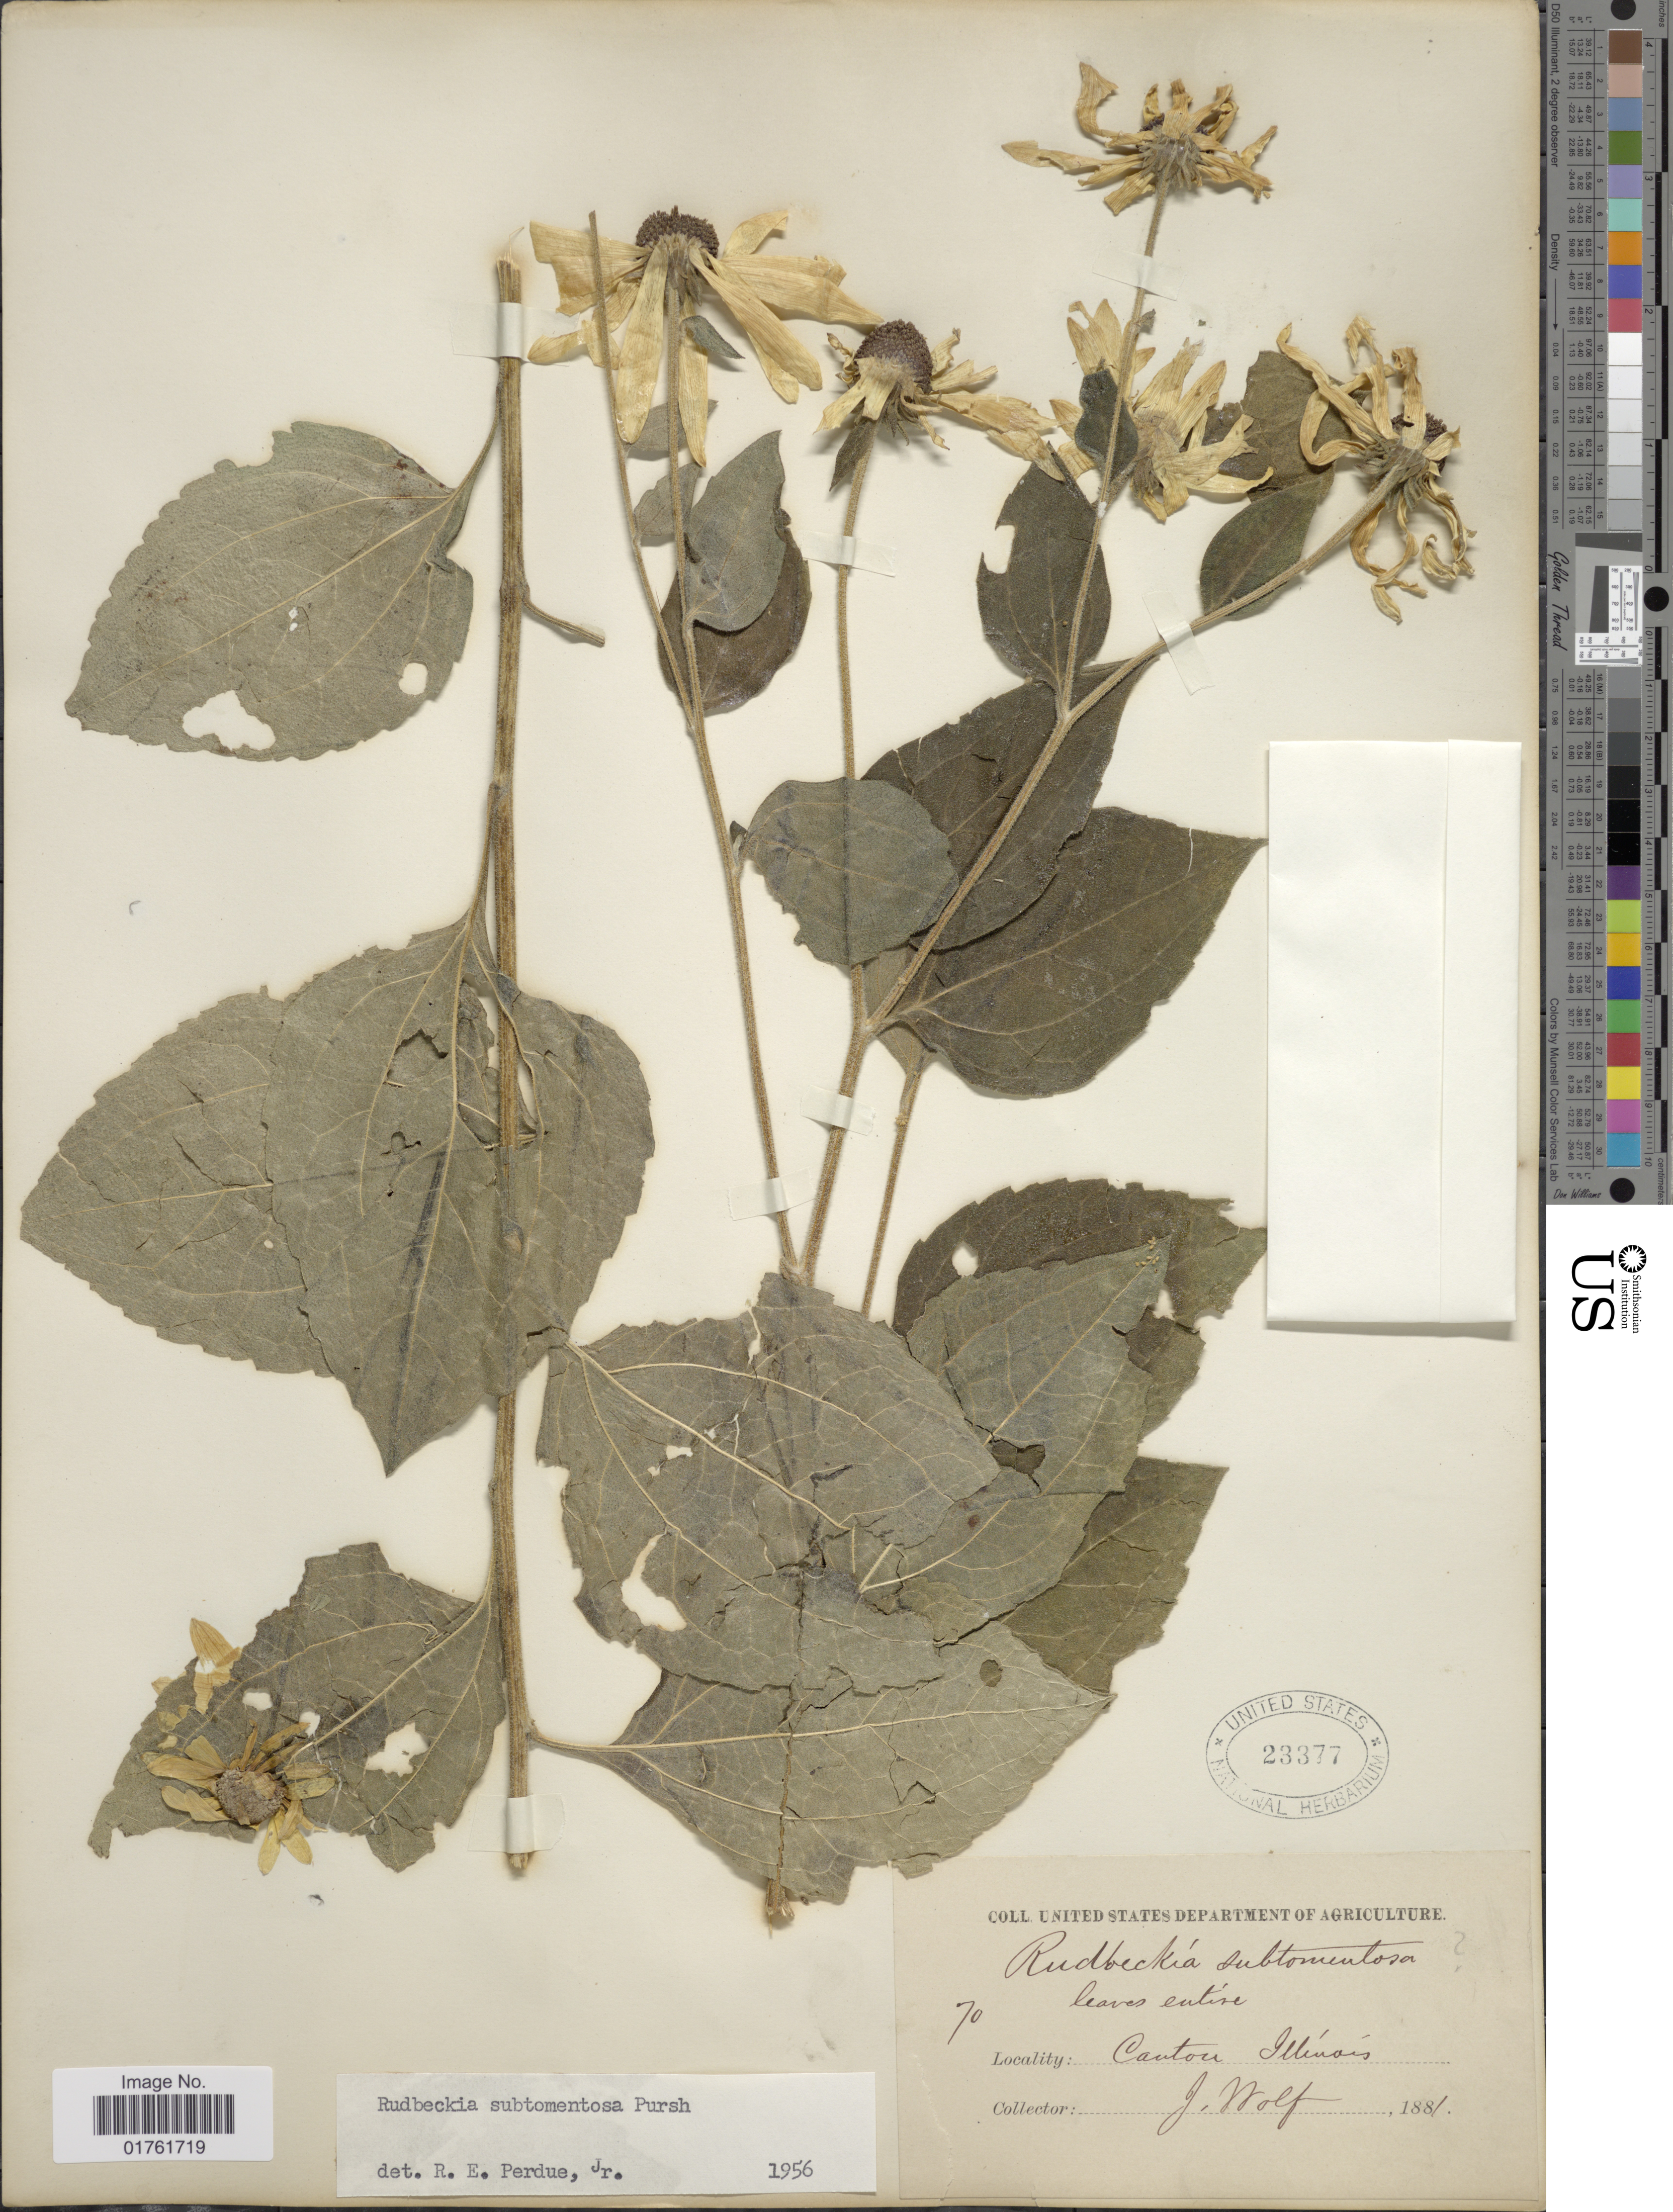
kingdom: Plantae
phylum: Tracheophyta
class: Magnoliopsida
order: Asterales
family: Asteraceae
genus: Rudbeckia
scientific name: Rudbeckia subtomentosa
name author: Pursh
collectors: J. Wolf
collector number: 70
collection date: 1881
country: United States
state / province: Illinois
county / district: Fulton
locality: Canton Illinois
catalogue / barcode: US 23377